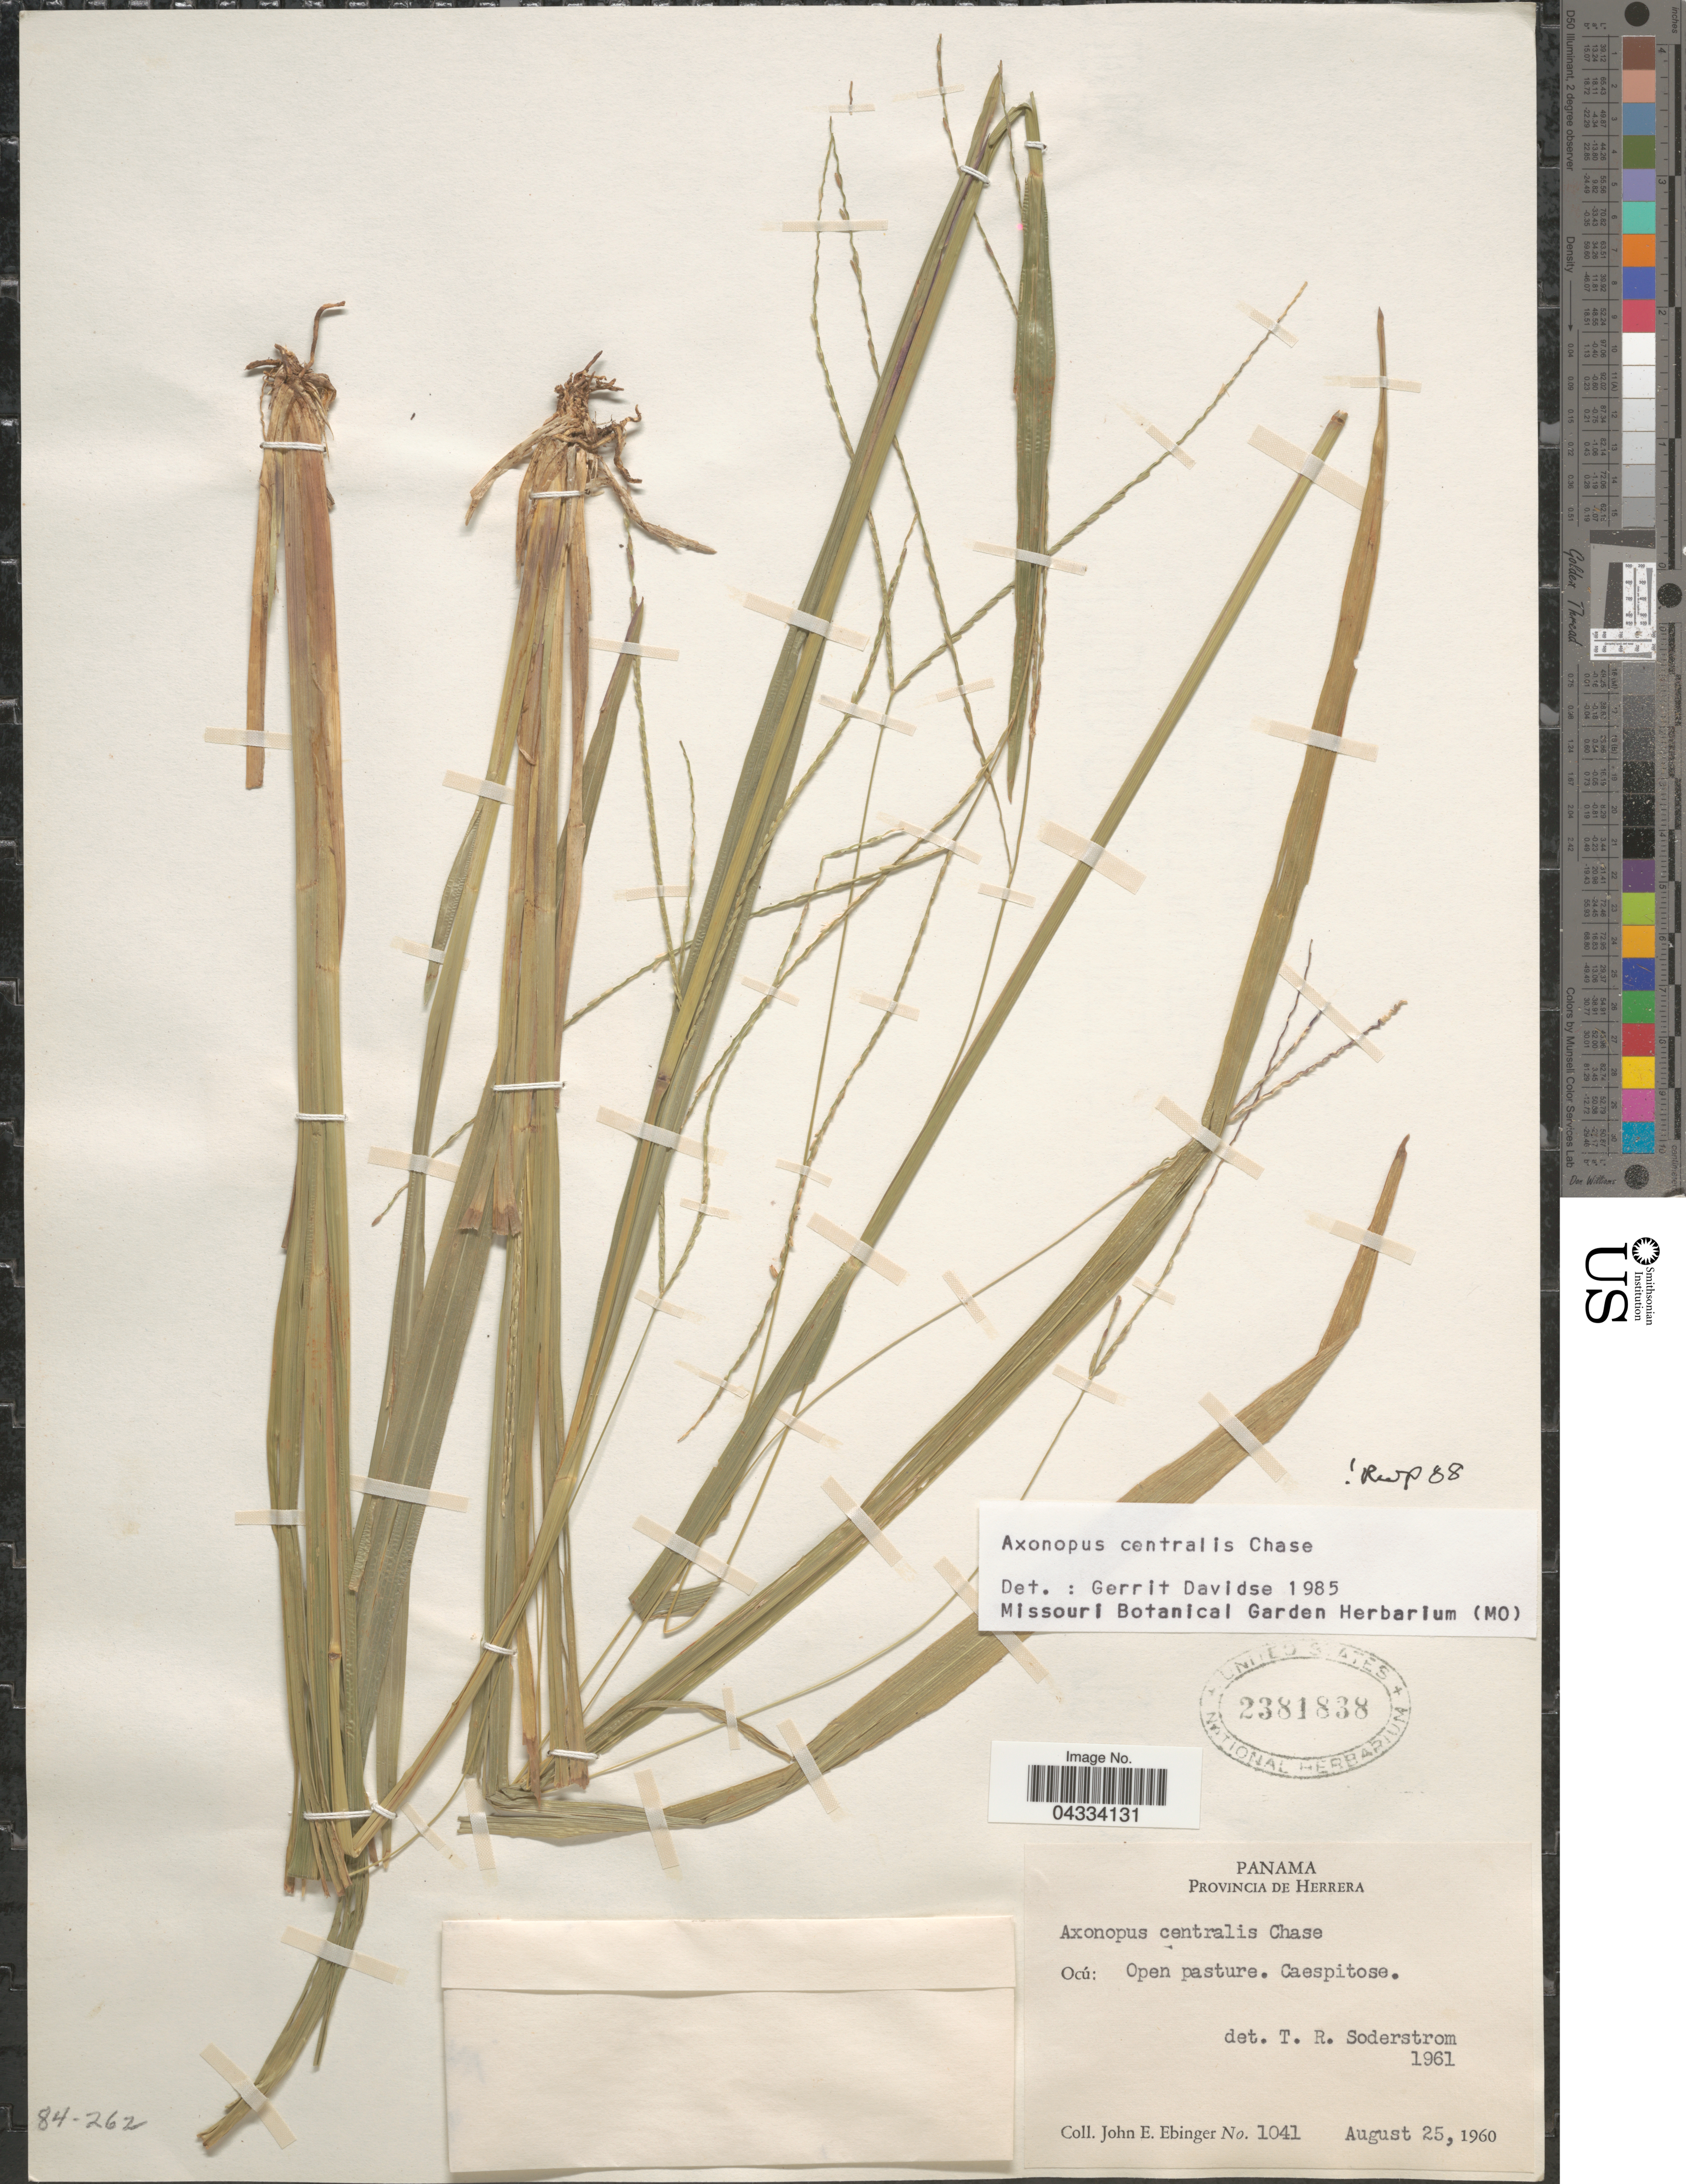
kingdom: Plantae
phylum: Tracheophyta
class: Liliopsida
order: Poales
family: Poaceae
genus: Axonopus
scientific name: Axonopus centralis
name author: Chase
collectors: J. Ebinger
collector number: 1041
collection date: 1960-08-25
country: Panama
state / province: Herrera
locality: Ocú: Open pasture. Caespitose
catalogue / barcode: US 2381838